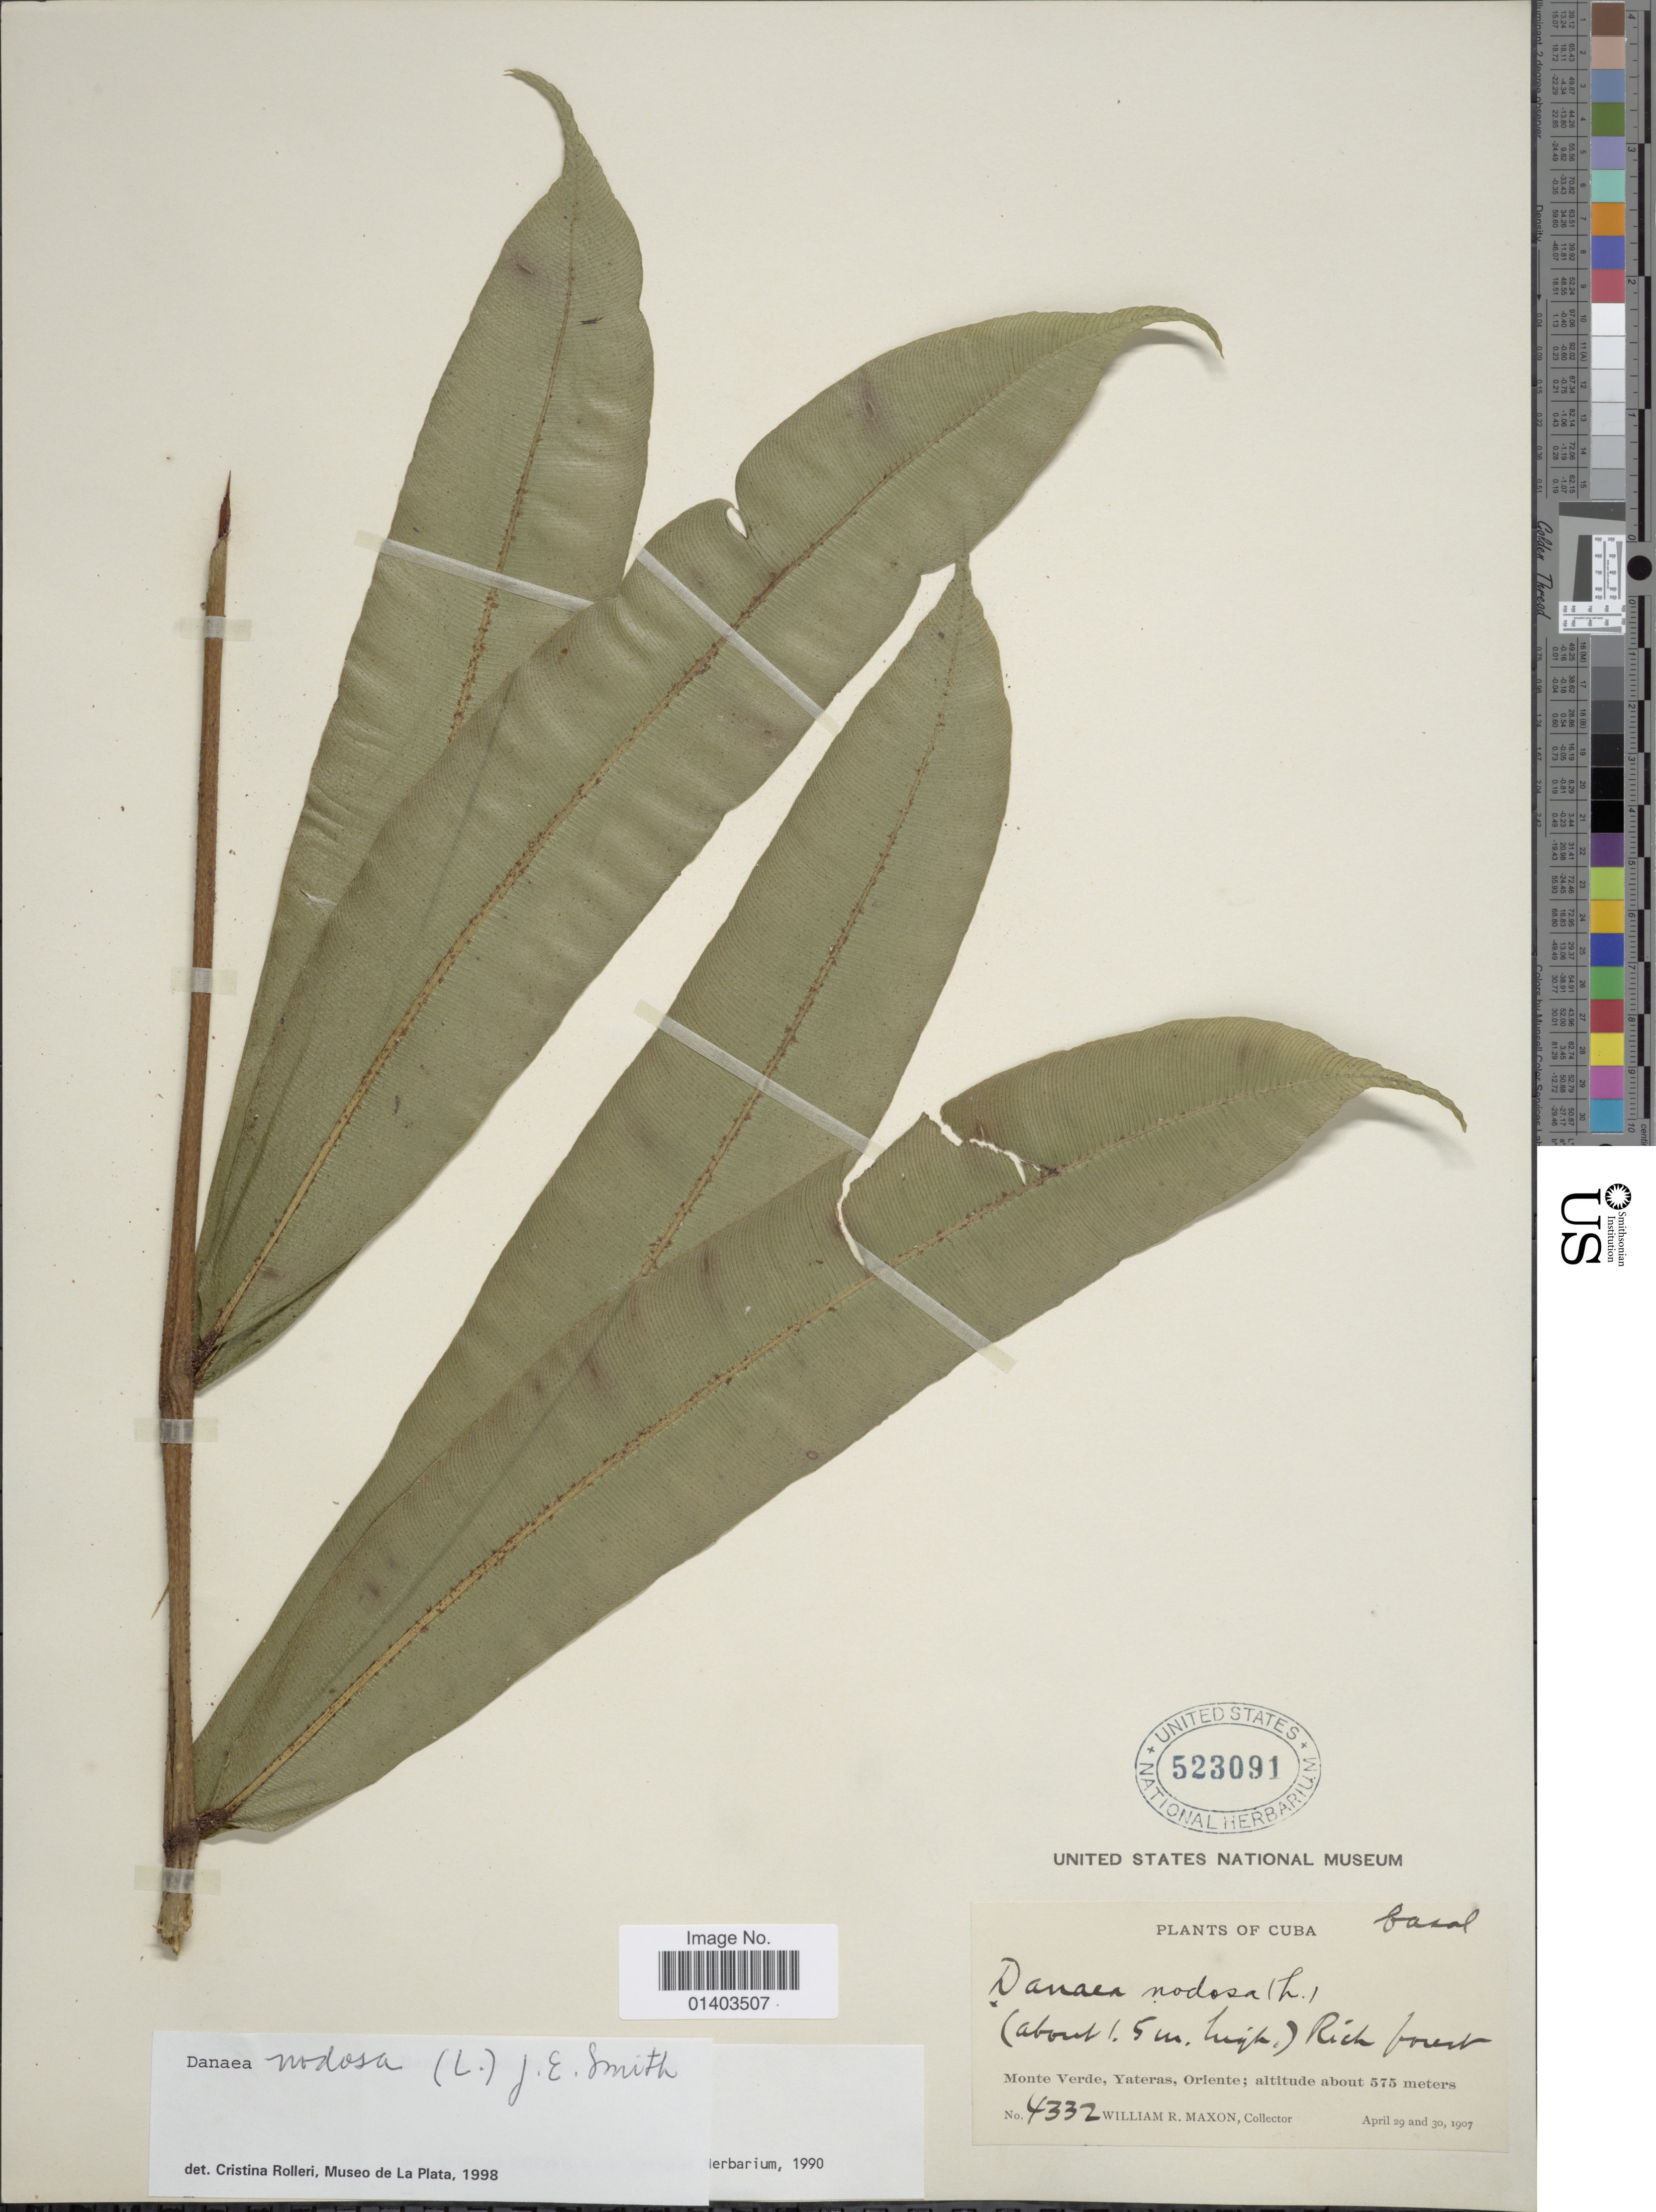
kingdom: Plantae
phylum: Tracheophyta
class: Polypodiopsida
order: Marattiales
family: Marattiaceae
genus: Danaea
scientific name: Danaea nodosa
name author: (L.) Sm.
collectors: W. R. Maxon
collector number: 4332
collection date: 1907-04-29/1907-04-30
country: Cuba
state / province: Oriente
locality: Monte Verde, Yateras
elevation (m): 575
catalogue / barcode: US 523091